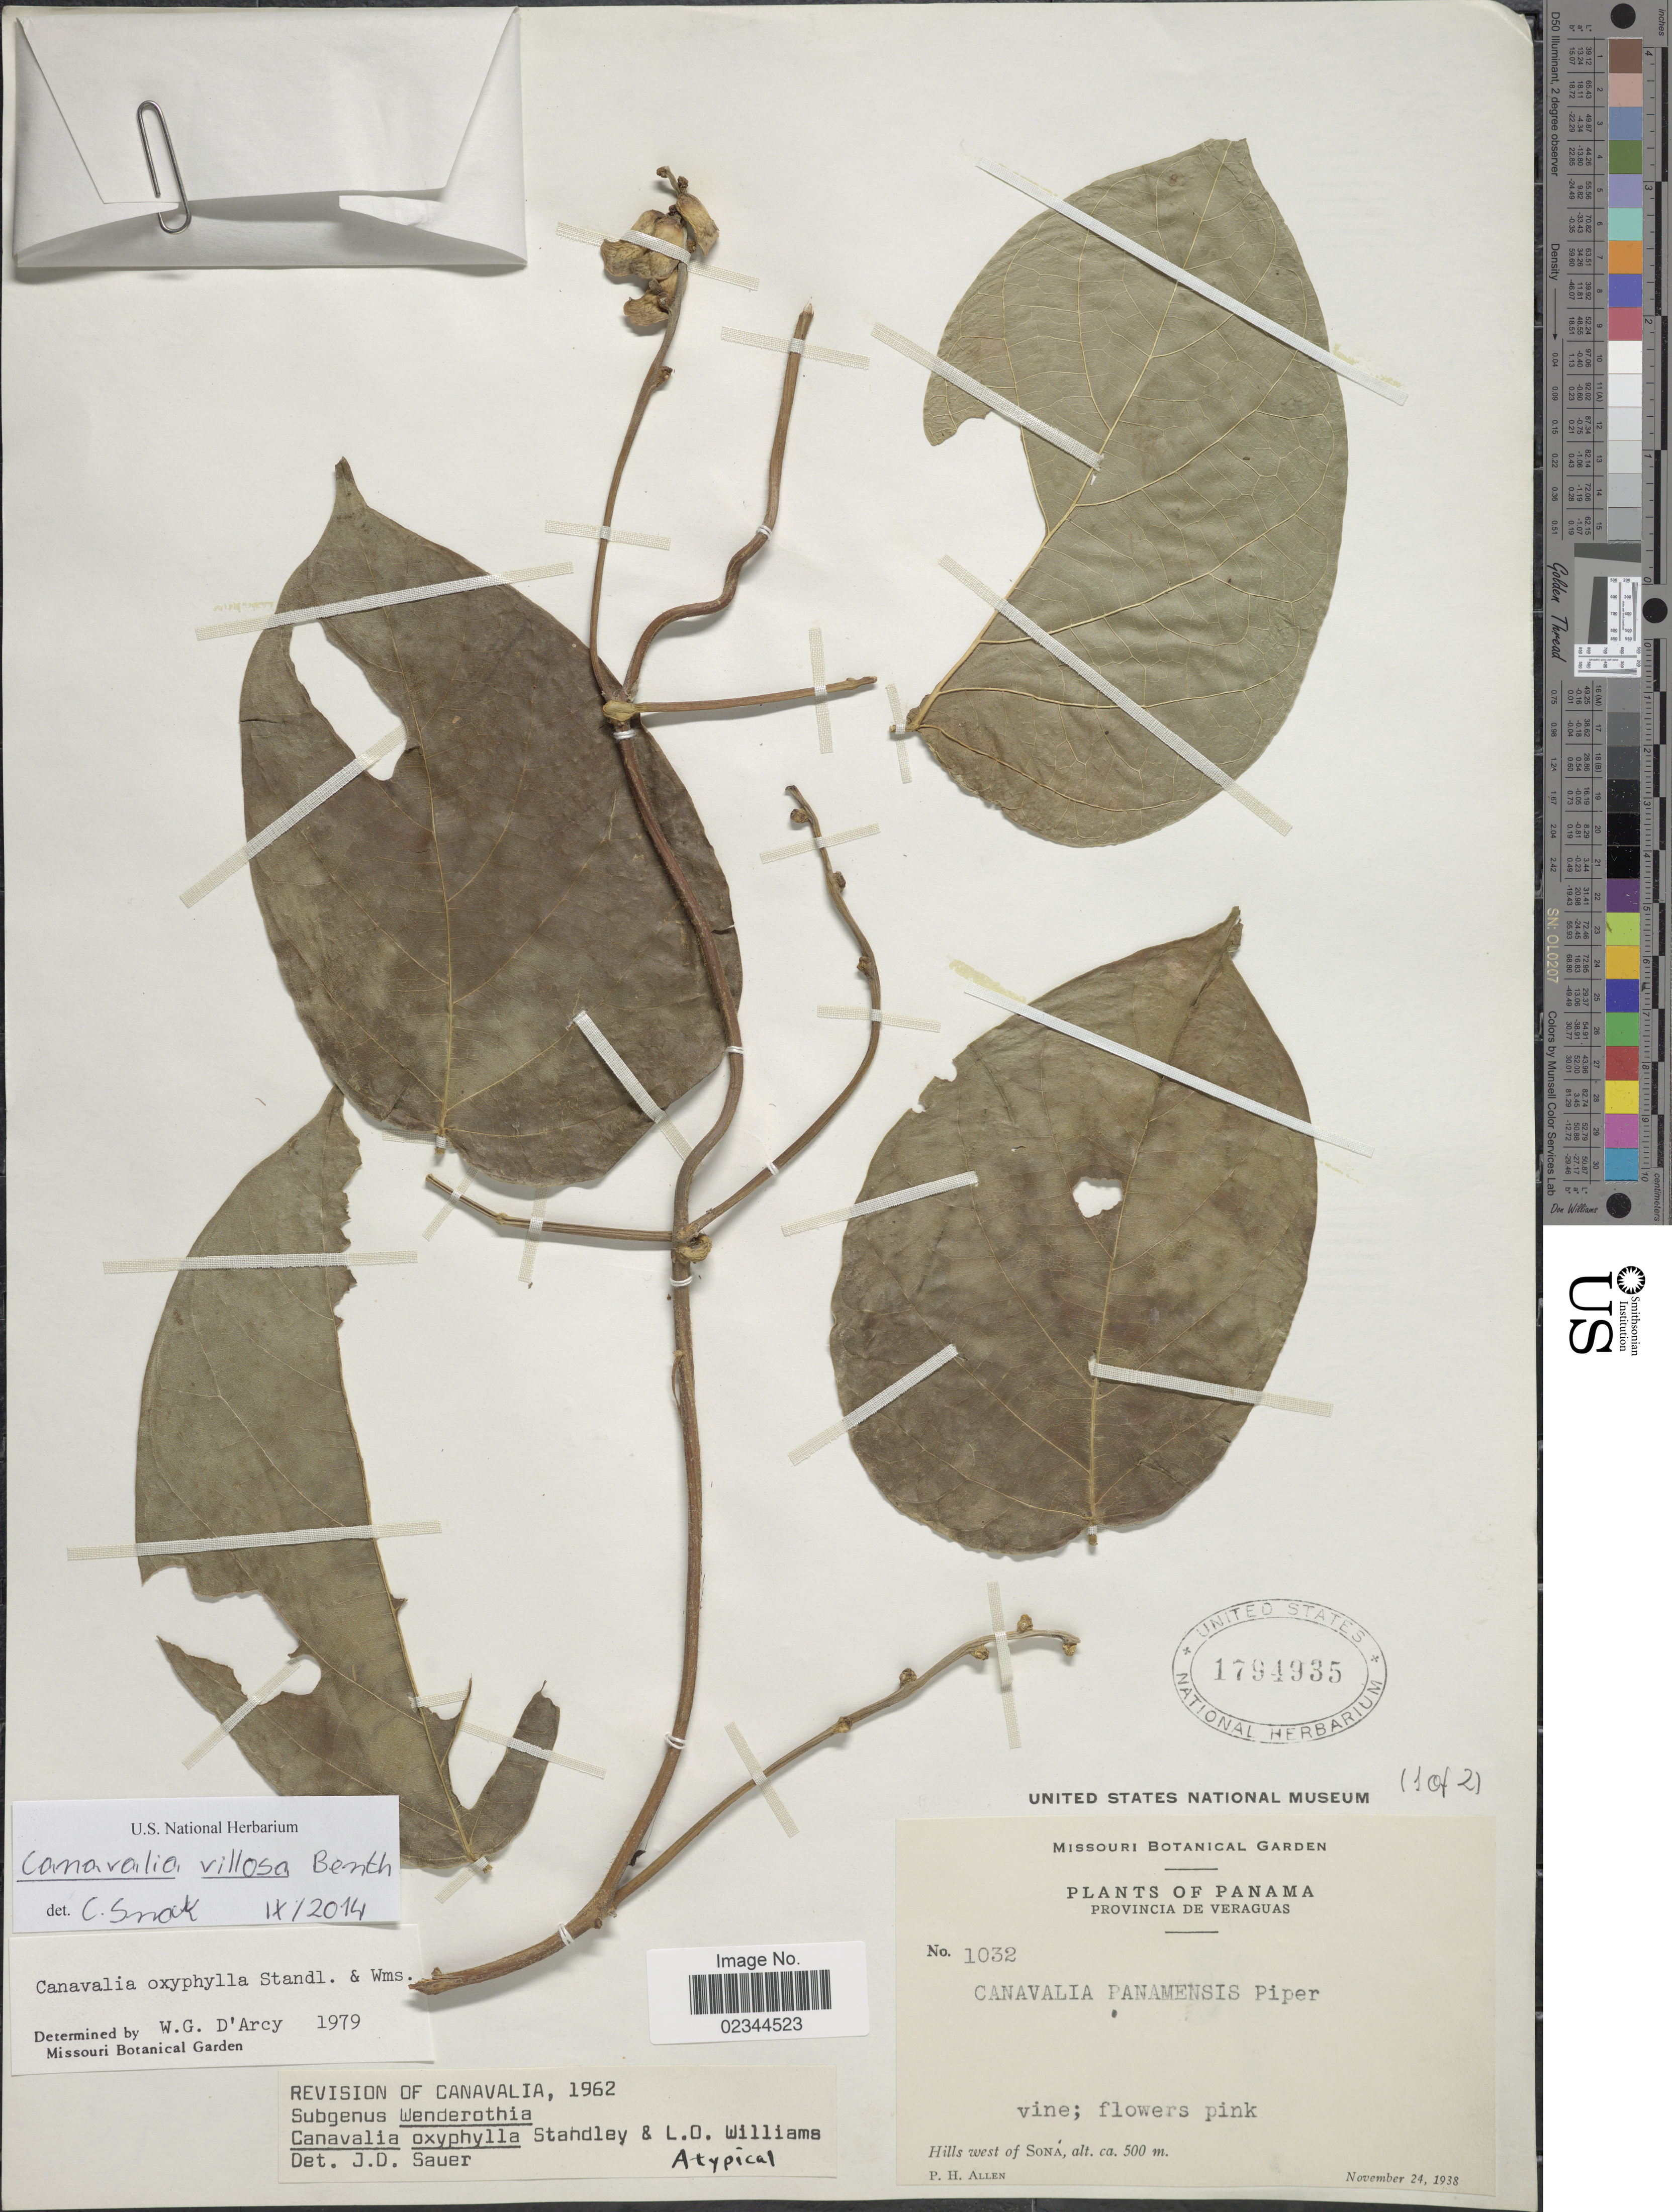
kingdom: Plantae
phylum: Tracheophyta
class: Magnoliopsida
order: Fabales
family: Fabaceae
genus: Canavalia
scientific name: Canavalia villosa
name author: Benth.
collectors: P. H. Allen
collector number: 1032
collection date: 1938-11-24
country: Panama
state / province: Veraguas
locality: Hills west of Sona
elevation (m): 500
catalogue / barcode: US 1794935